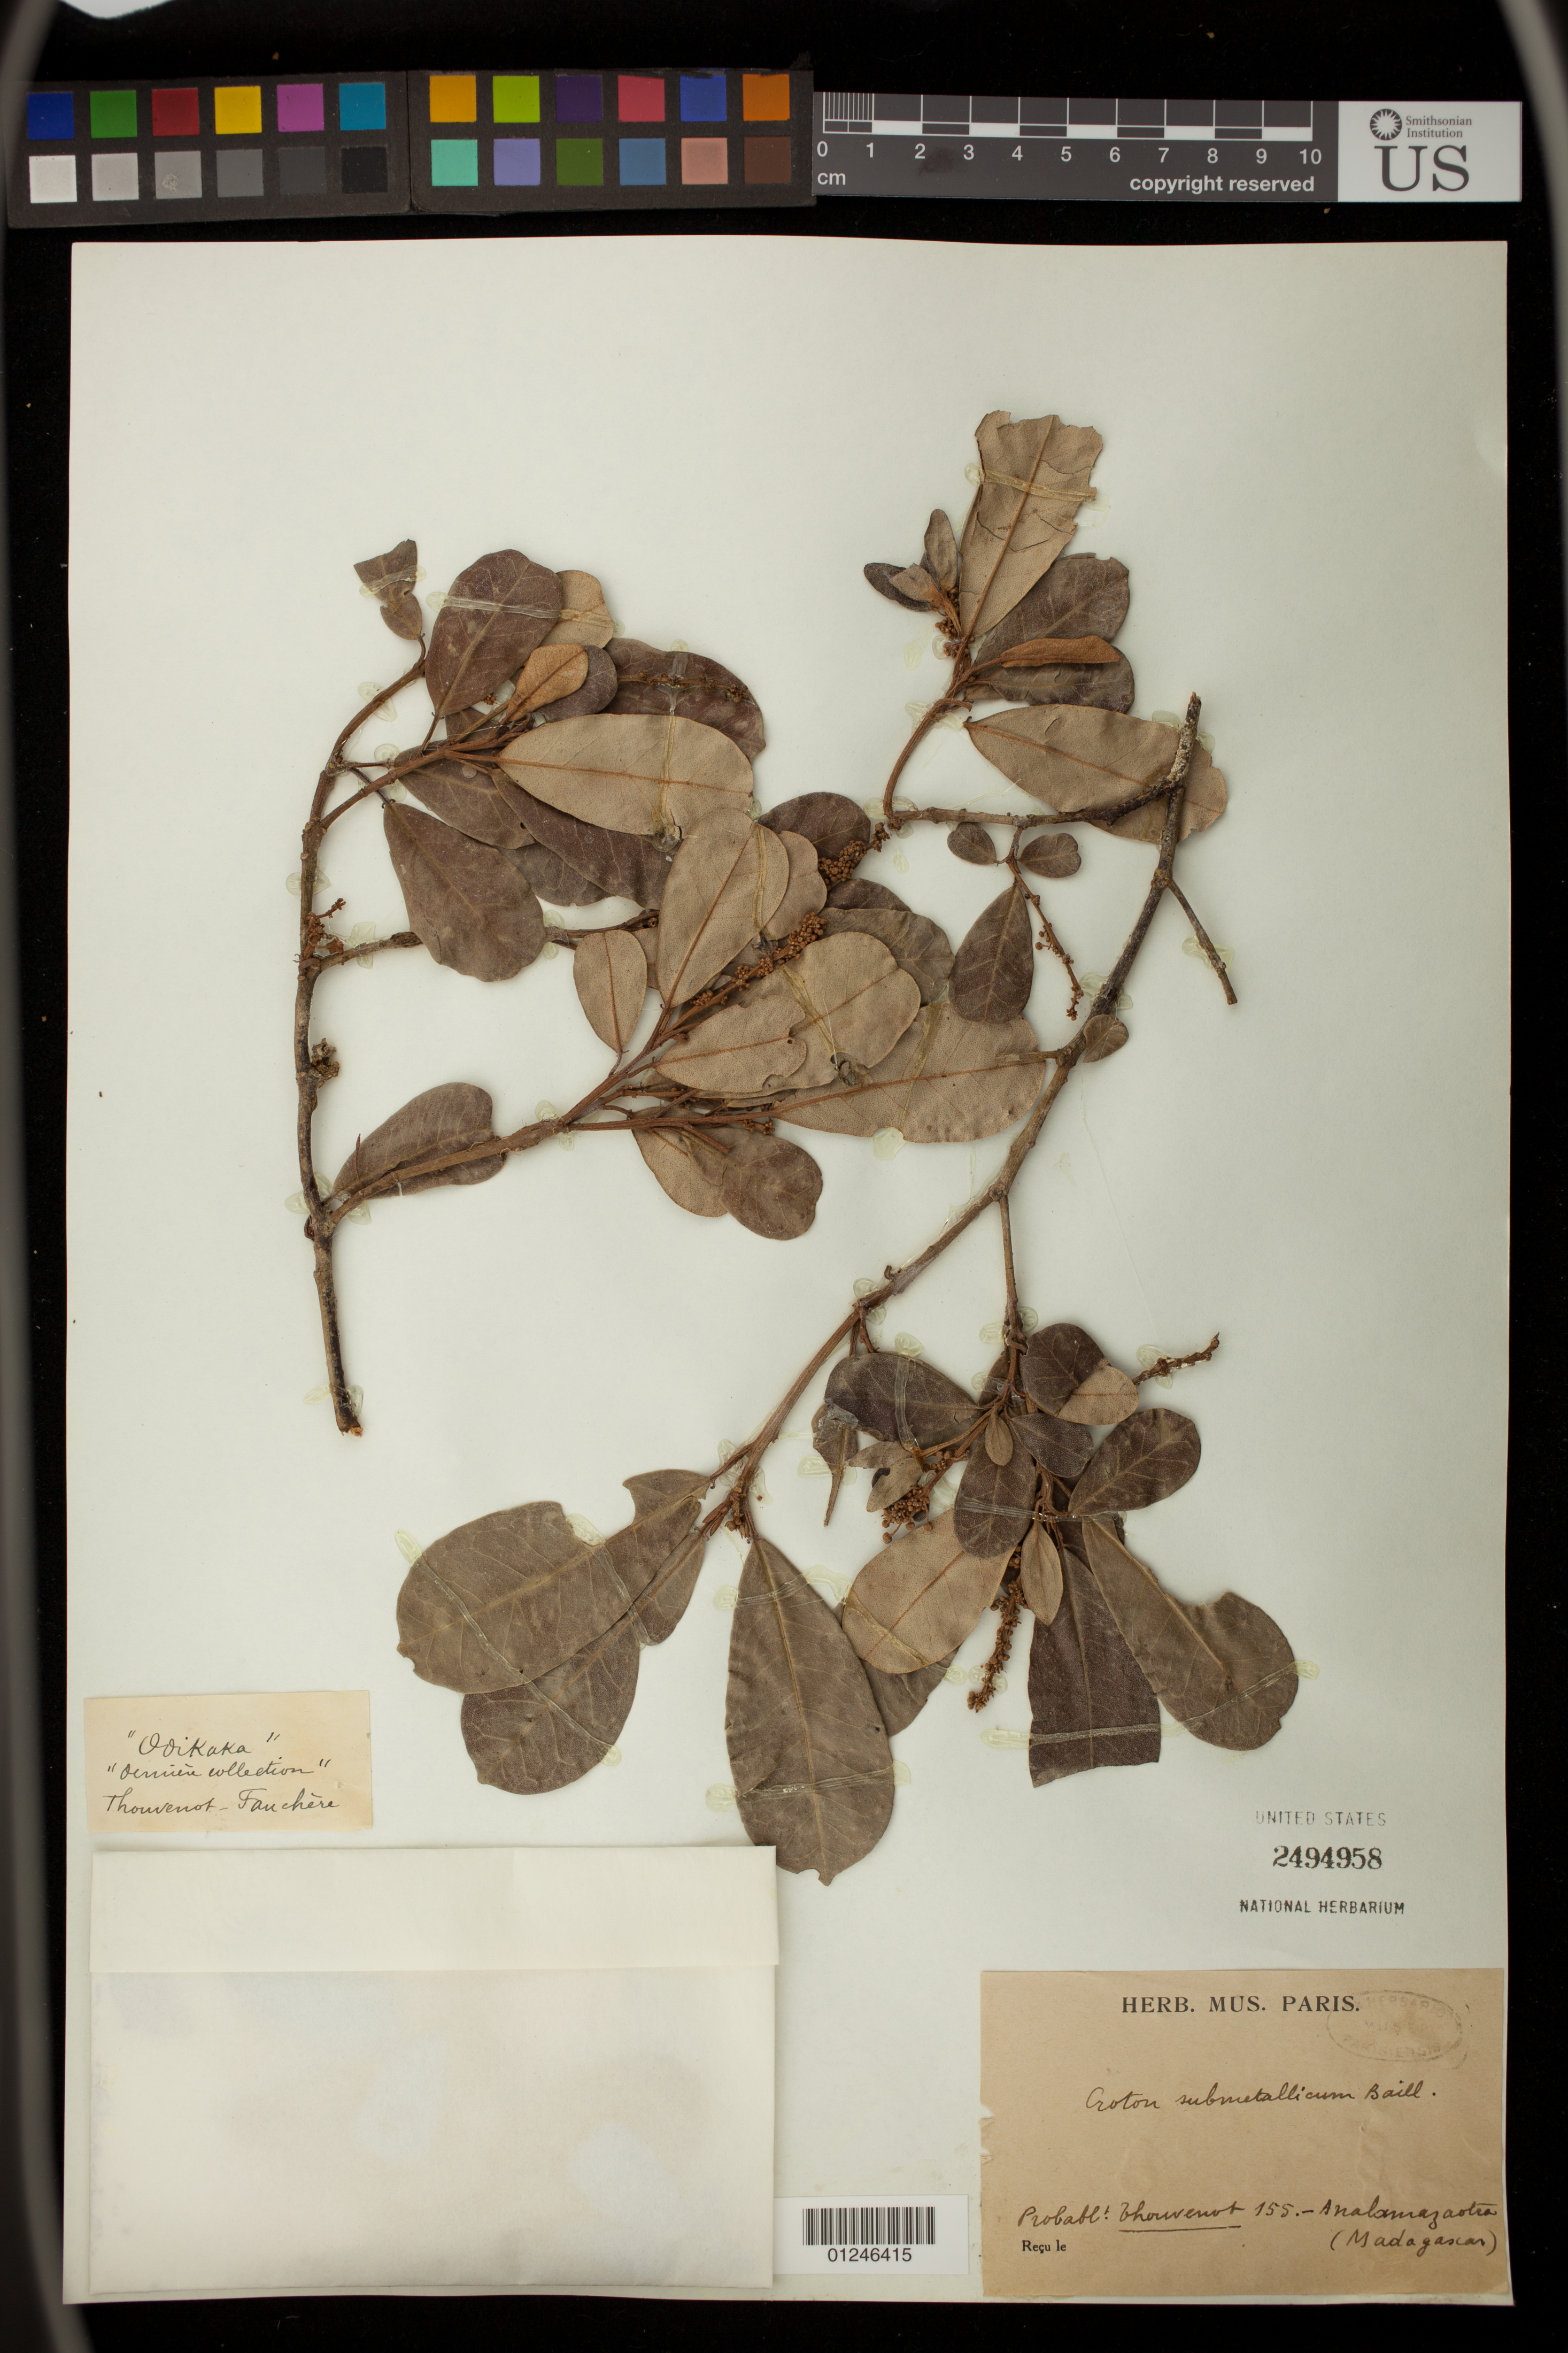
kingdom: Plantae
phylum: Tracheophyta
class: Magnoliopsida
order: Malpighiales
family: Euphorbiaceae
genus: Croton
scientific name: Croton submetallicus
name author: Baill.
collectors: E. Thouvenot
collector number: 155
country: Madagascar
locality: Analamazaotra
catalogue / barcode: US 2494958